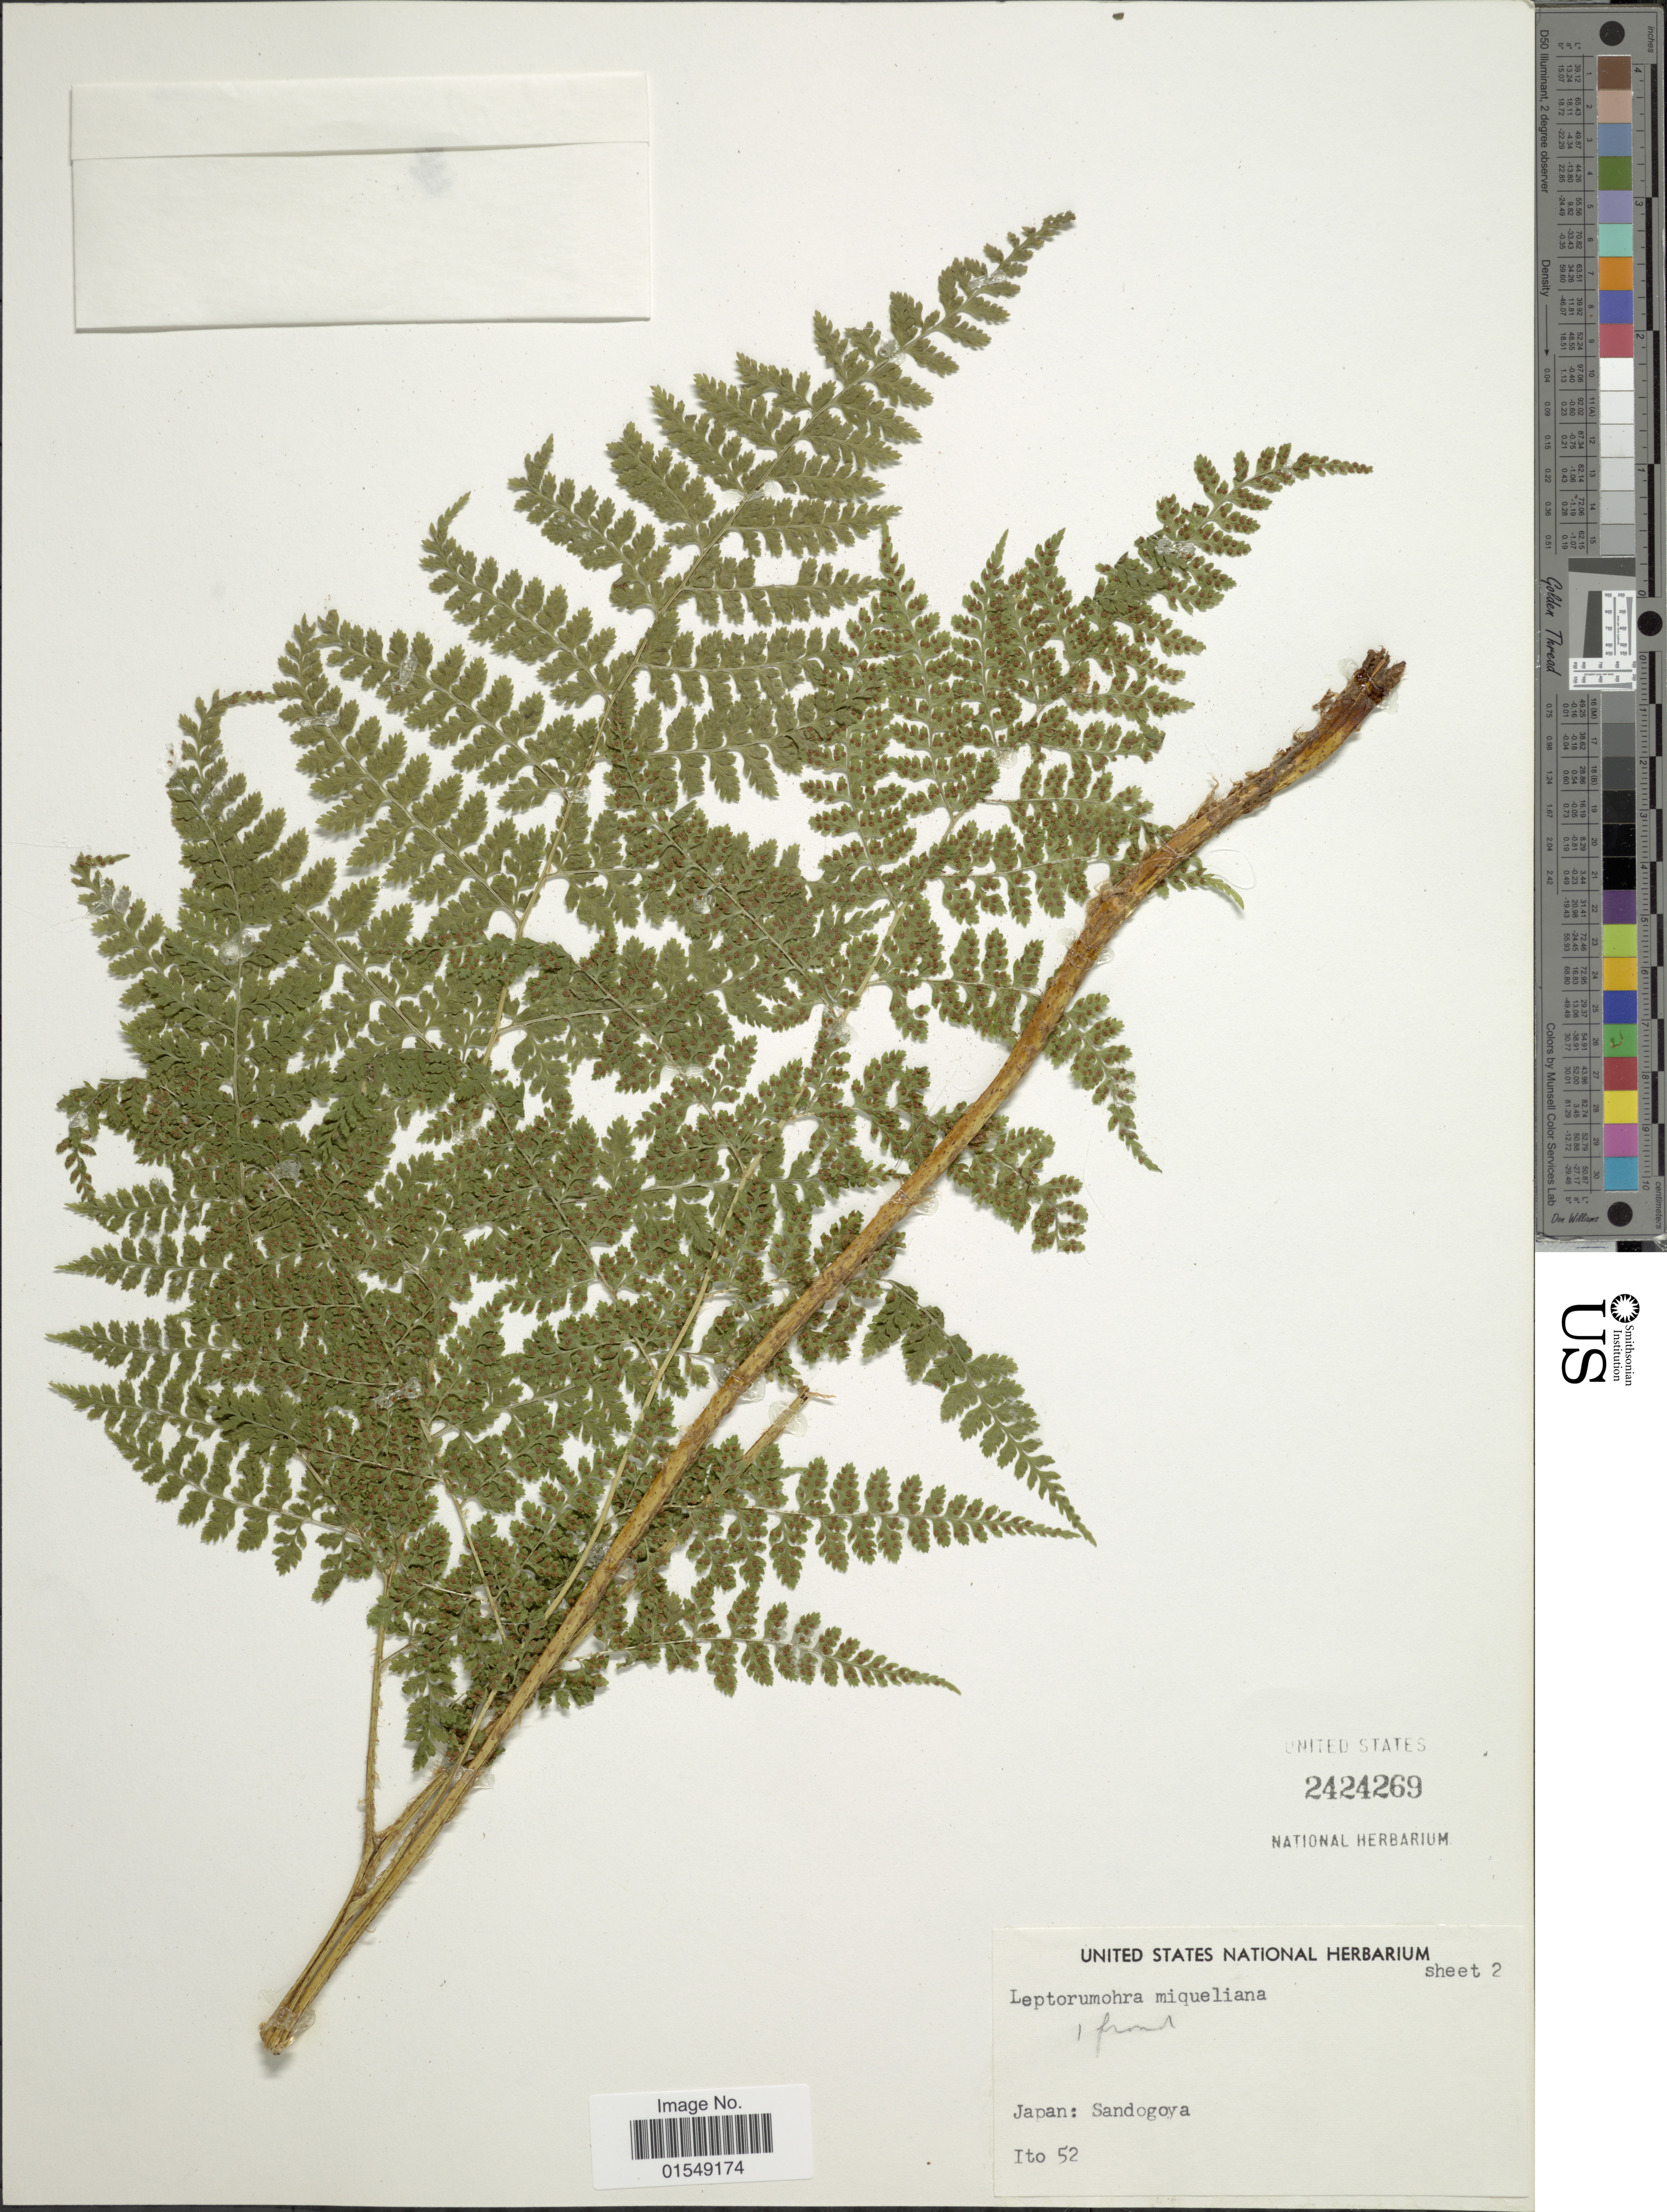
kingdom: Plantae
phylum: Tracheophyta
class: Polypodiopsida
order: Polypodiales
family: Dryopteridaceae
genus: Arachniodes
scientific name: Arachniodes miqueliana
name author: (Maxim. ex Franch. & Sav.) Ohwi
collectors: -. Ito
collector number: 52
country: Japan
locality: Sandogoya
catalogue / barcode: US 2424269